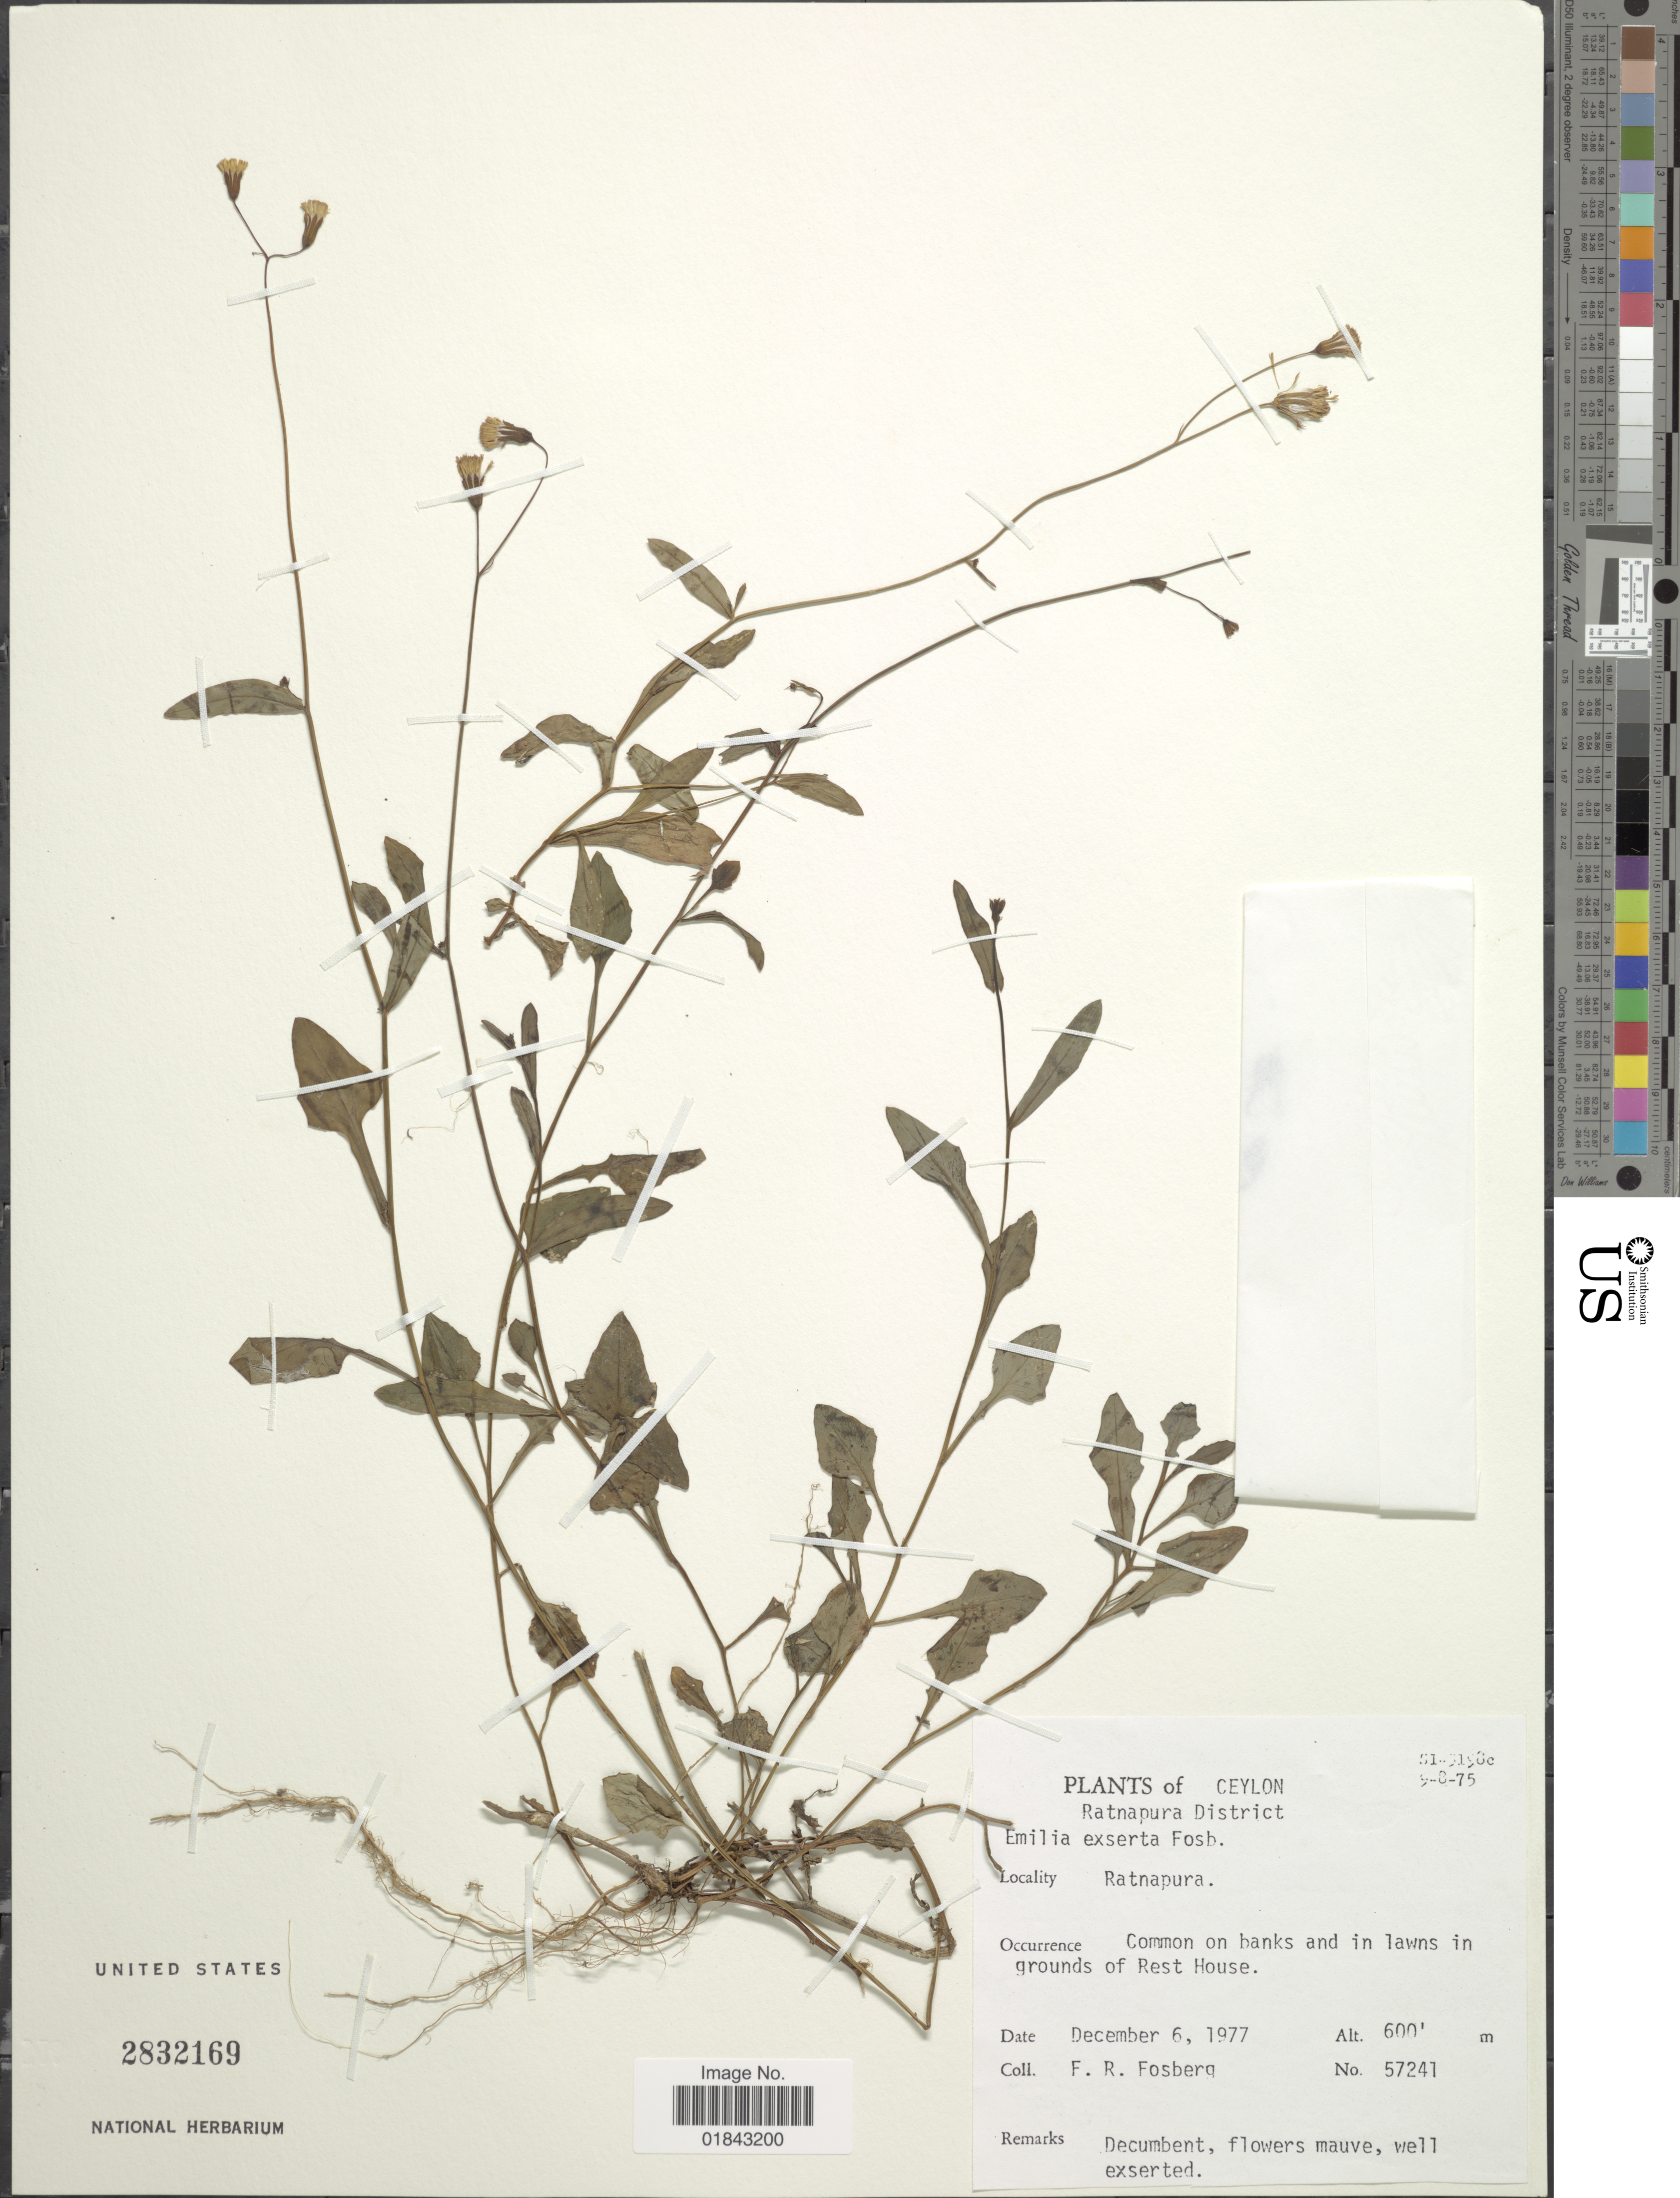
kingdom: Plantae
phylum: Tracheophyta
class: Magnoliopsida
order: Asterales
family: Asteraceae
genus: Emilia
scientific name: Emilia exserta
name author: Fosberg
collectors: F. R. Fosberg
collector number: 57241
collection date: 1977-12-06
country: Sri Lanka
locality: Ceylon, Ratnapura District, common on banks and in lawn in grounds of Rest House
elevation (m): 183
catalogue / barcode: US 2832169